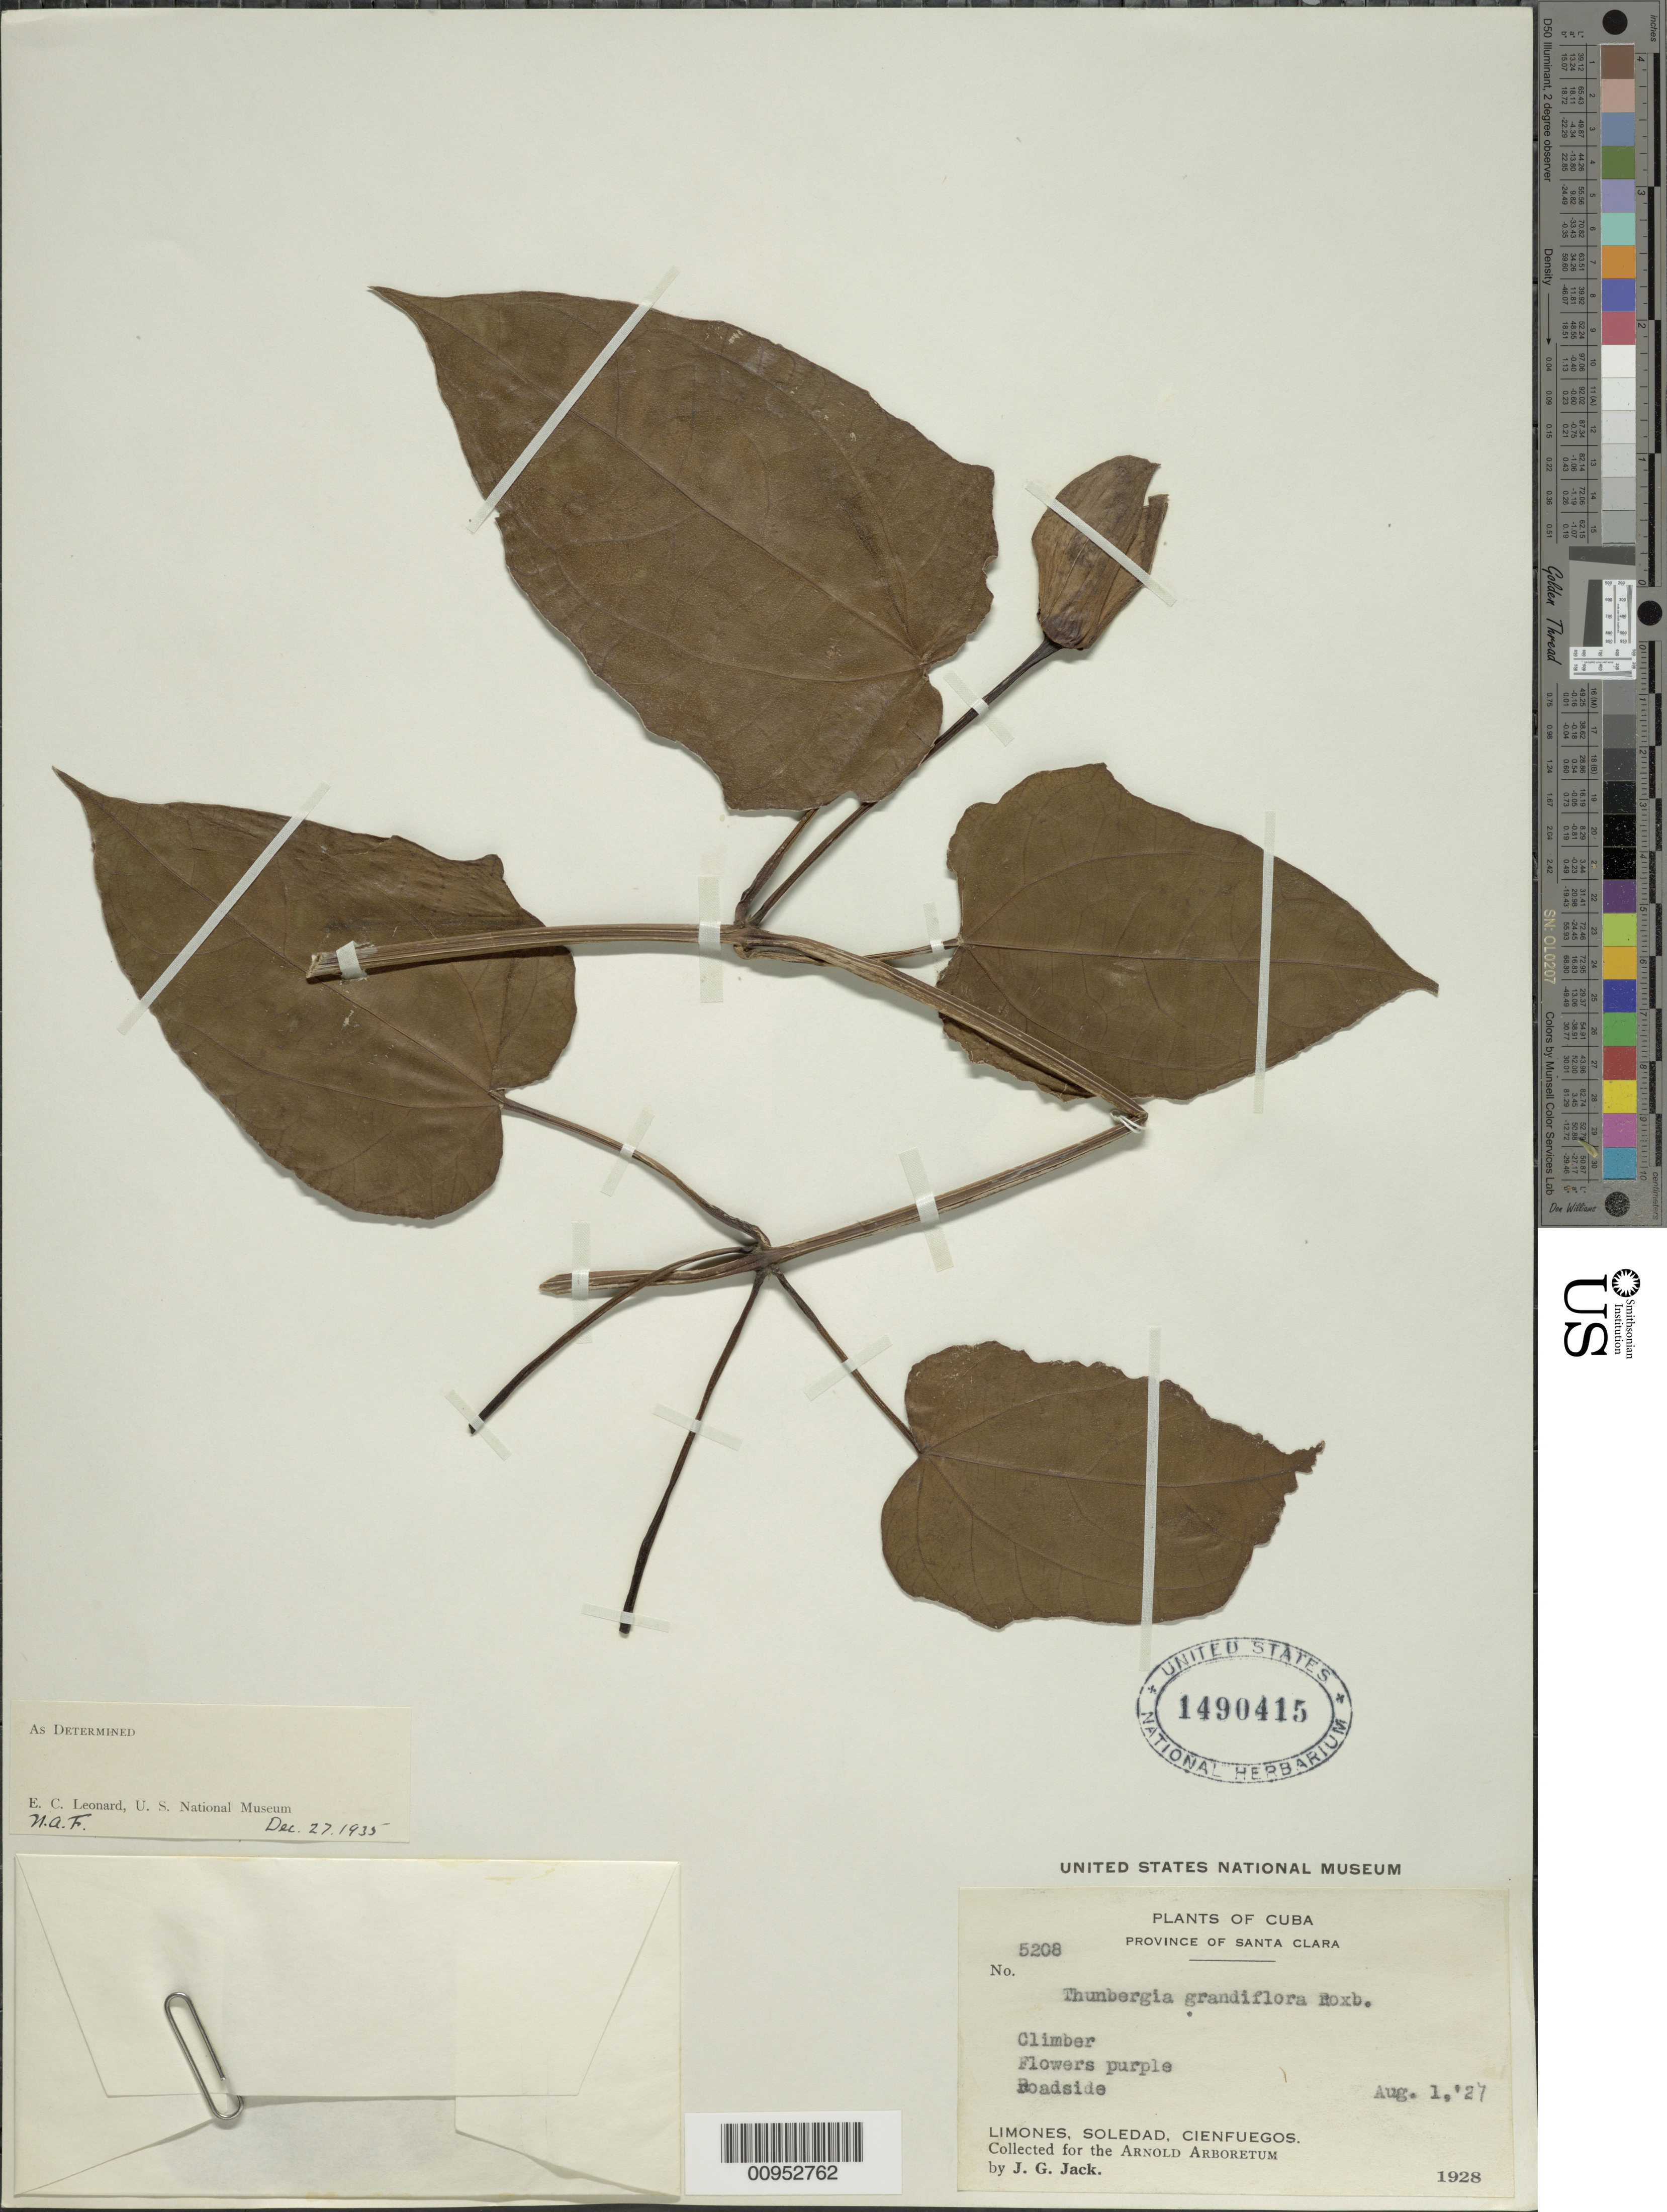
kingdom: Plantae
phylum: Tracheophyta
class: Magnoliopsida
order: Lamiales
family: Acanthaceae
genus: Thunbergia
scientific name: Thunbergia grandiflora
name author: Roxb.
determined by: Leonard, Emery C., (US)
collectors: J. G. Jack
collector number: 5208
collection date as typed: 01 Aug 1927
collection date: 1927-08-01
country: Cuba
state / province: Cienfuegos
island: Cuba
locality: Limones, Soledad, Cienfuegos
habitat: Roadside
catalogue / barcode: US 1490415